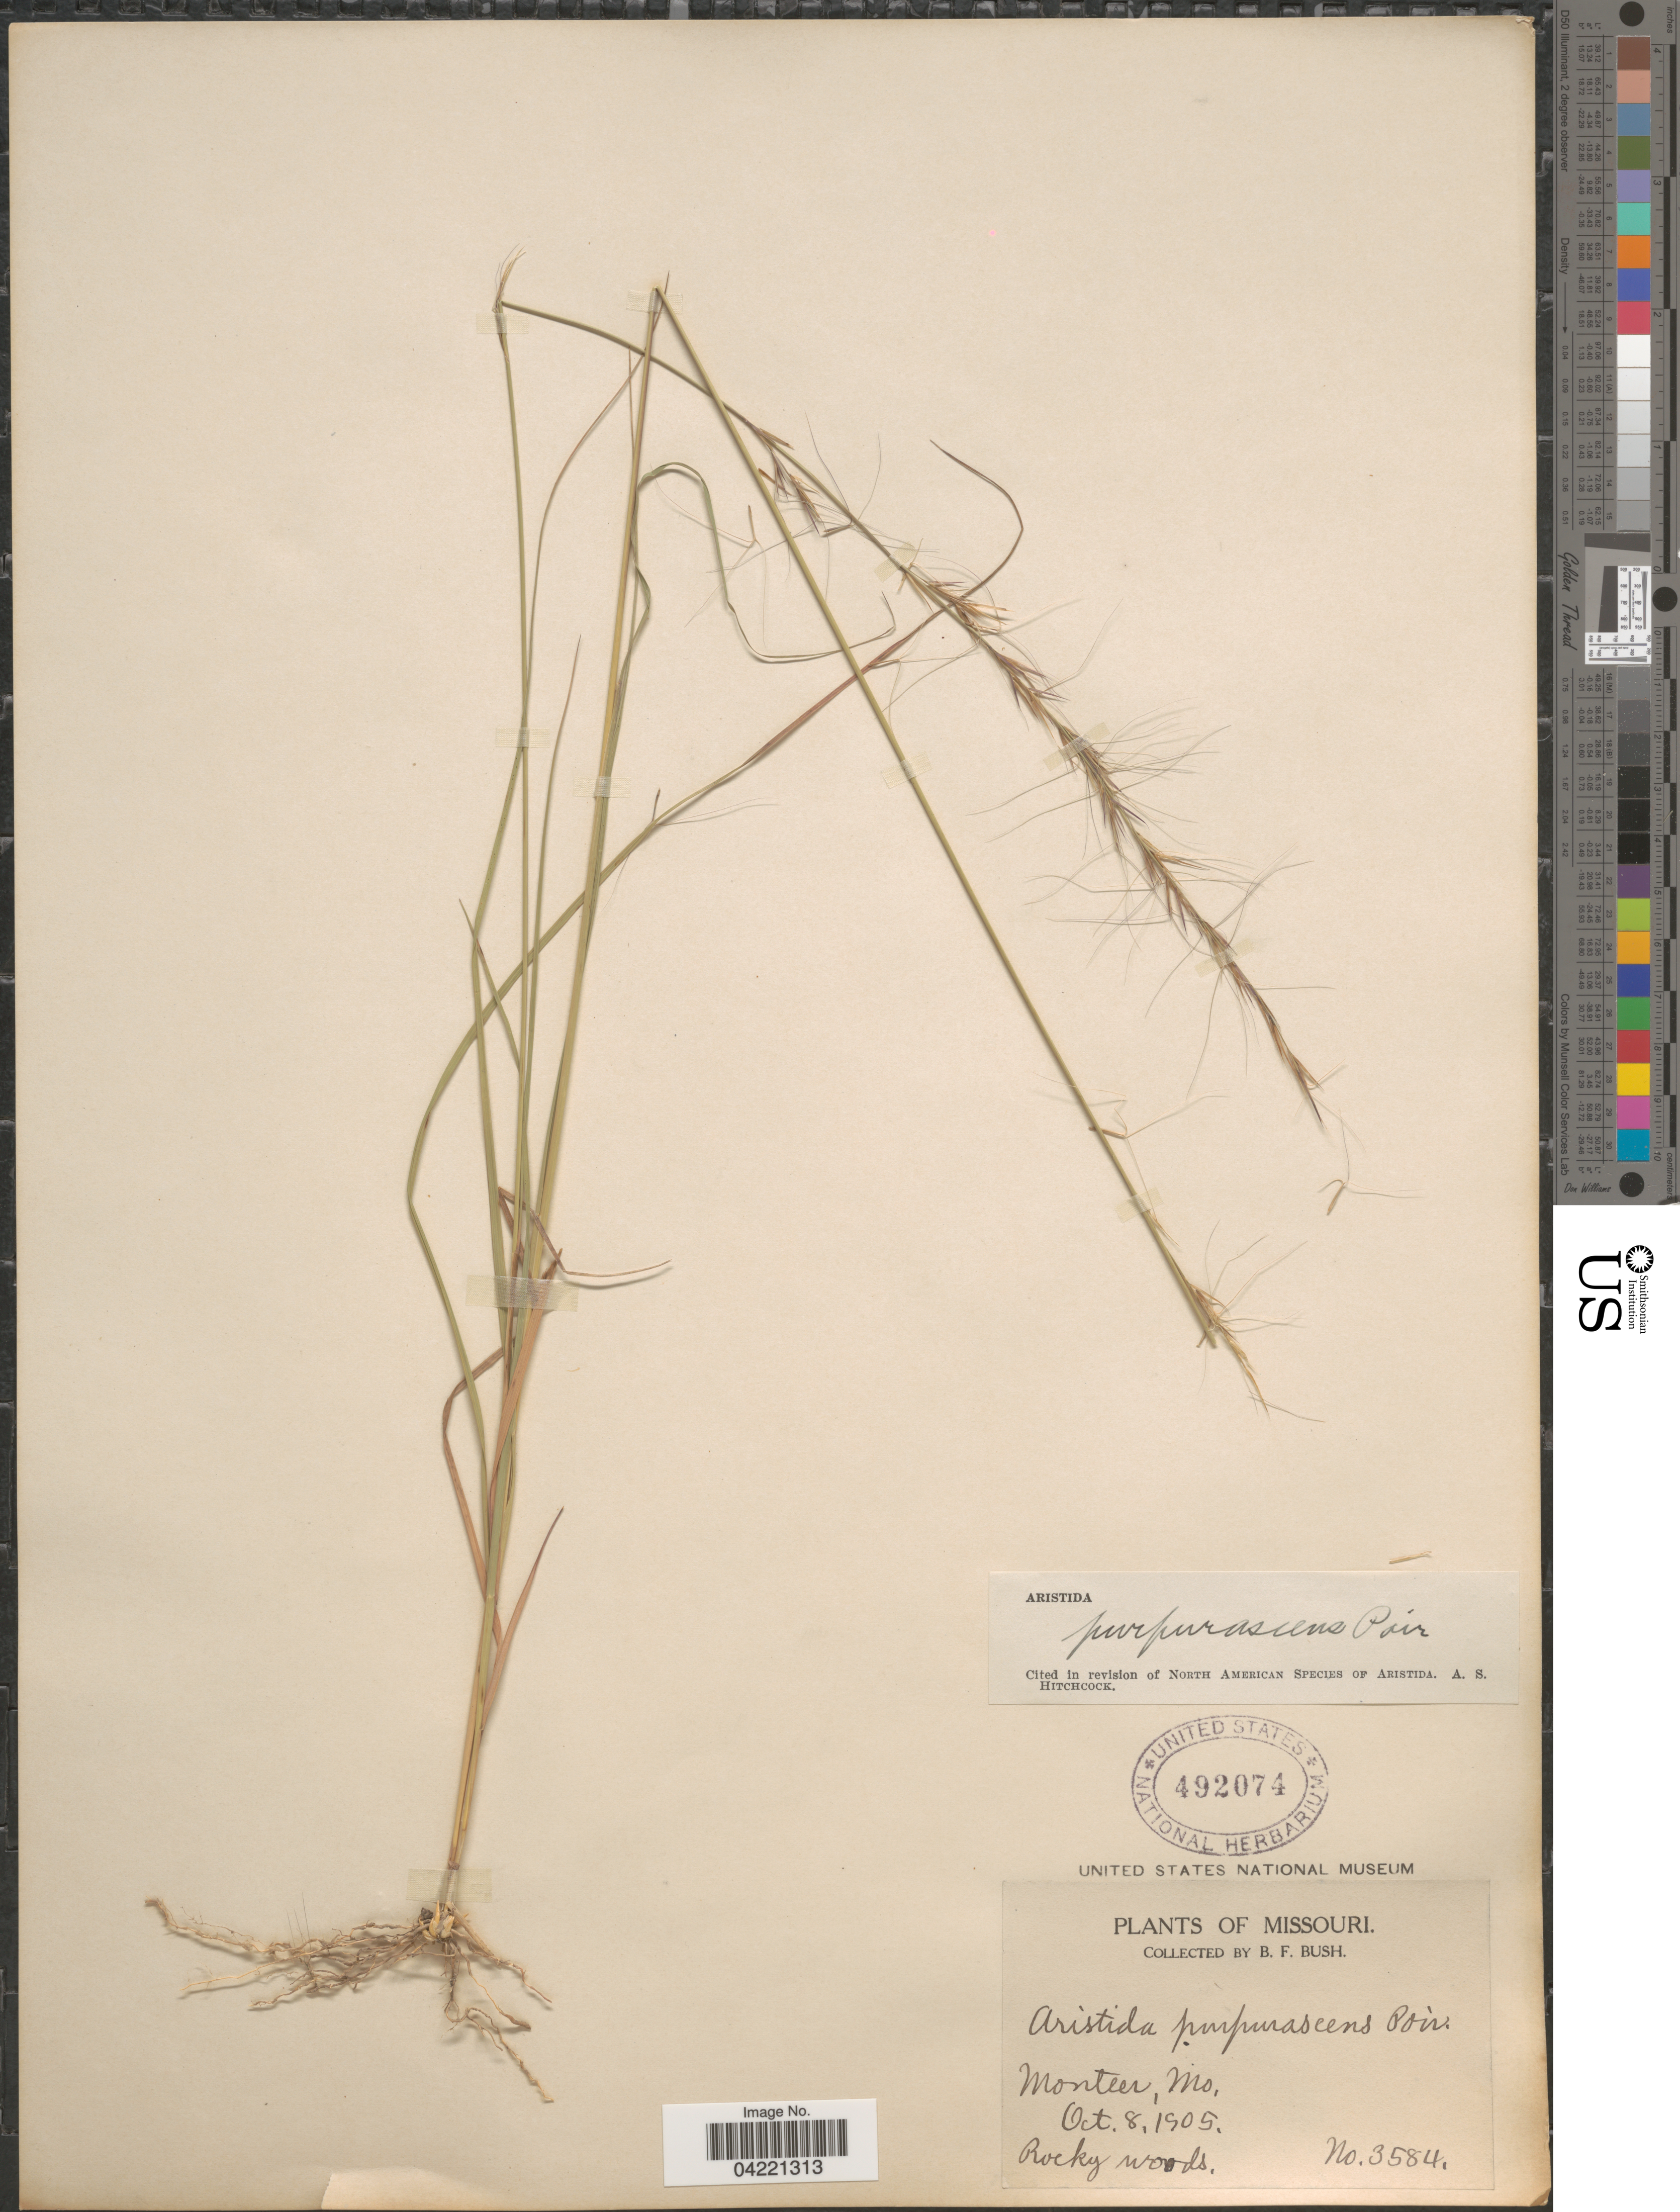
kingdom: Plantae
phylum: Tracheophyta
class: Liliopsida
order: Poales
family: Poaceae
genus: Aristida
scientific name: Aristida purpurascens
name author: Poir.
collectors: B. F. Bush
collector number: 3584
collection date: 1905-10-08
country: United States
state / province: Missouri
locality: Monteer. Rocky woods.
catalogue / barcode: US 492074